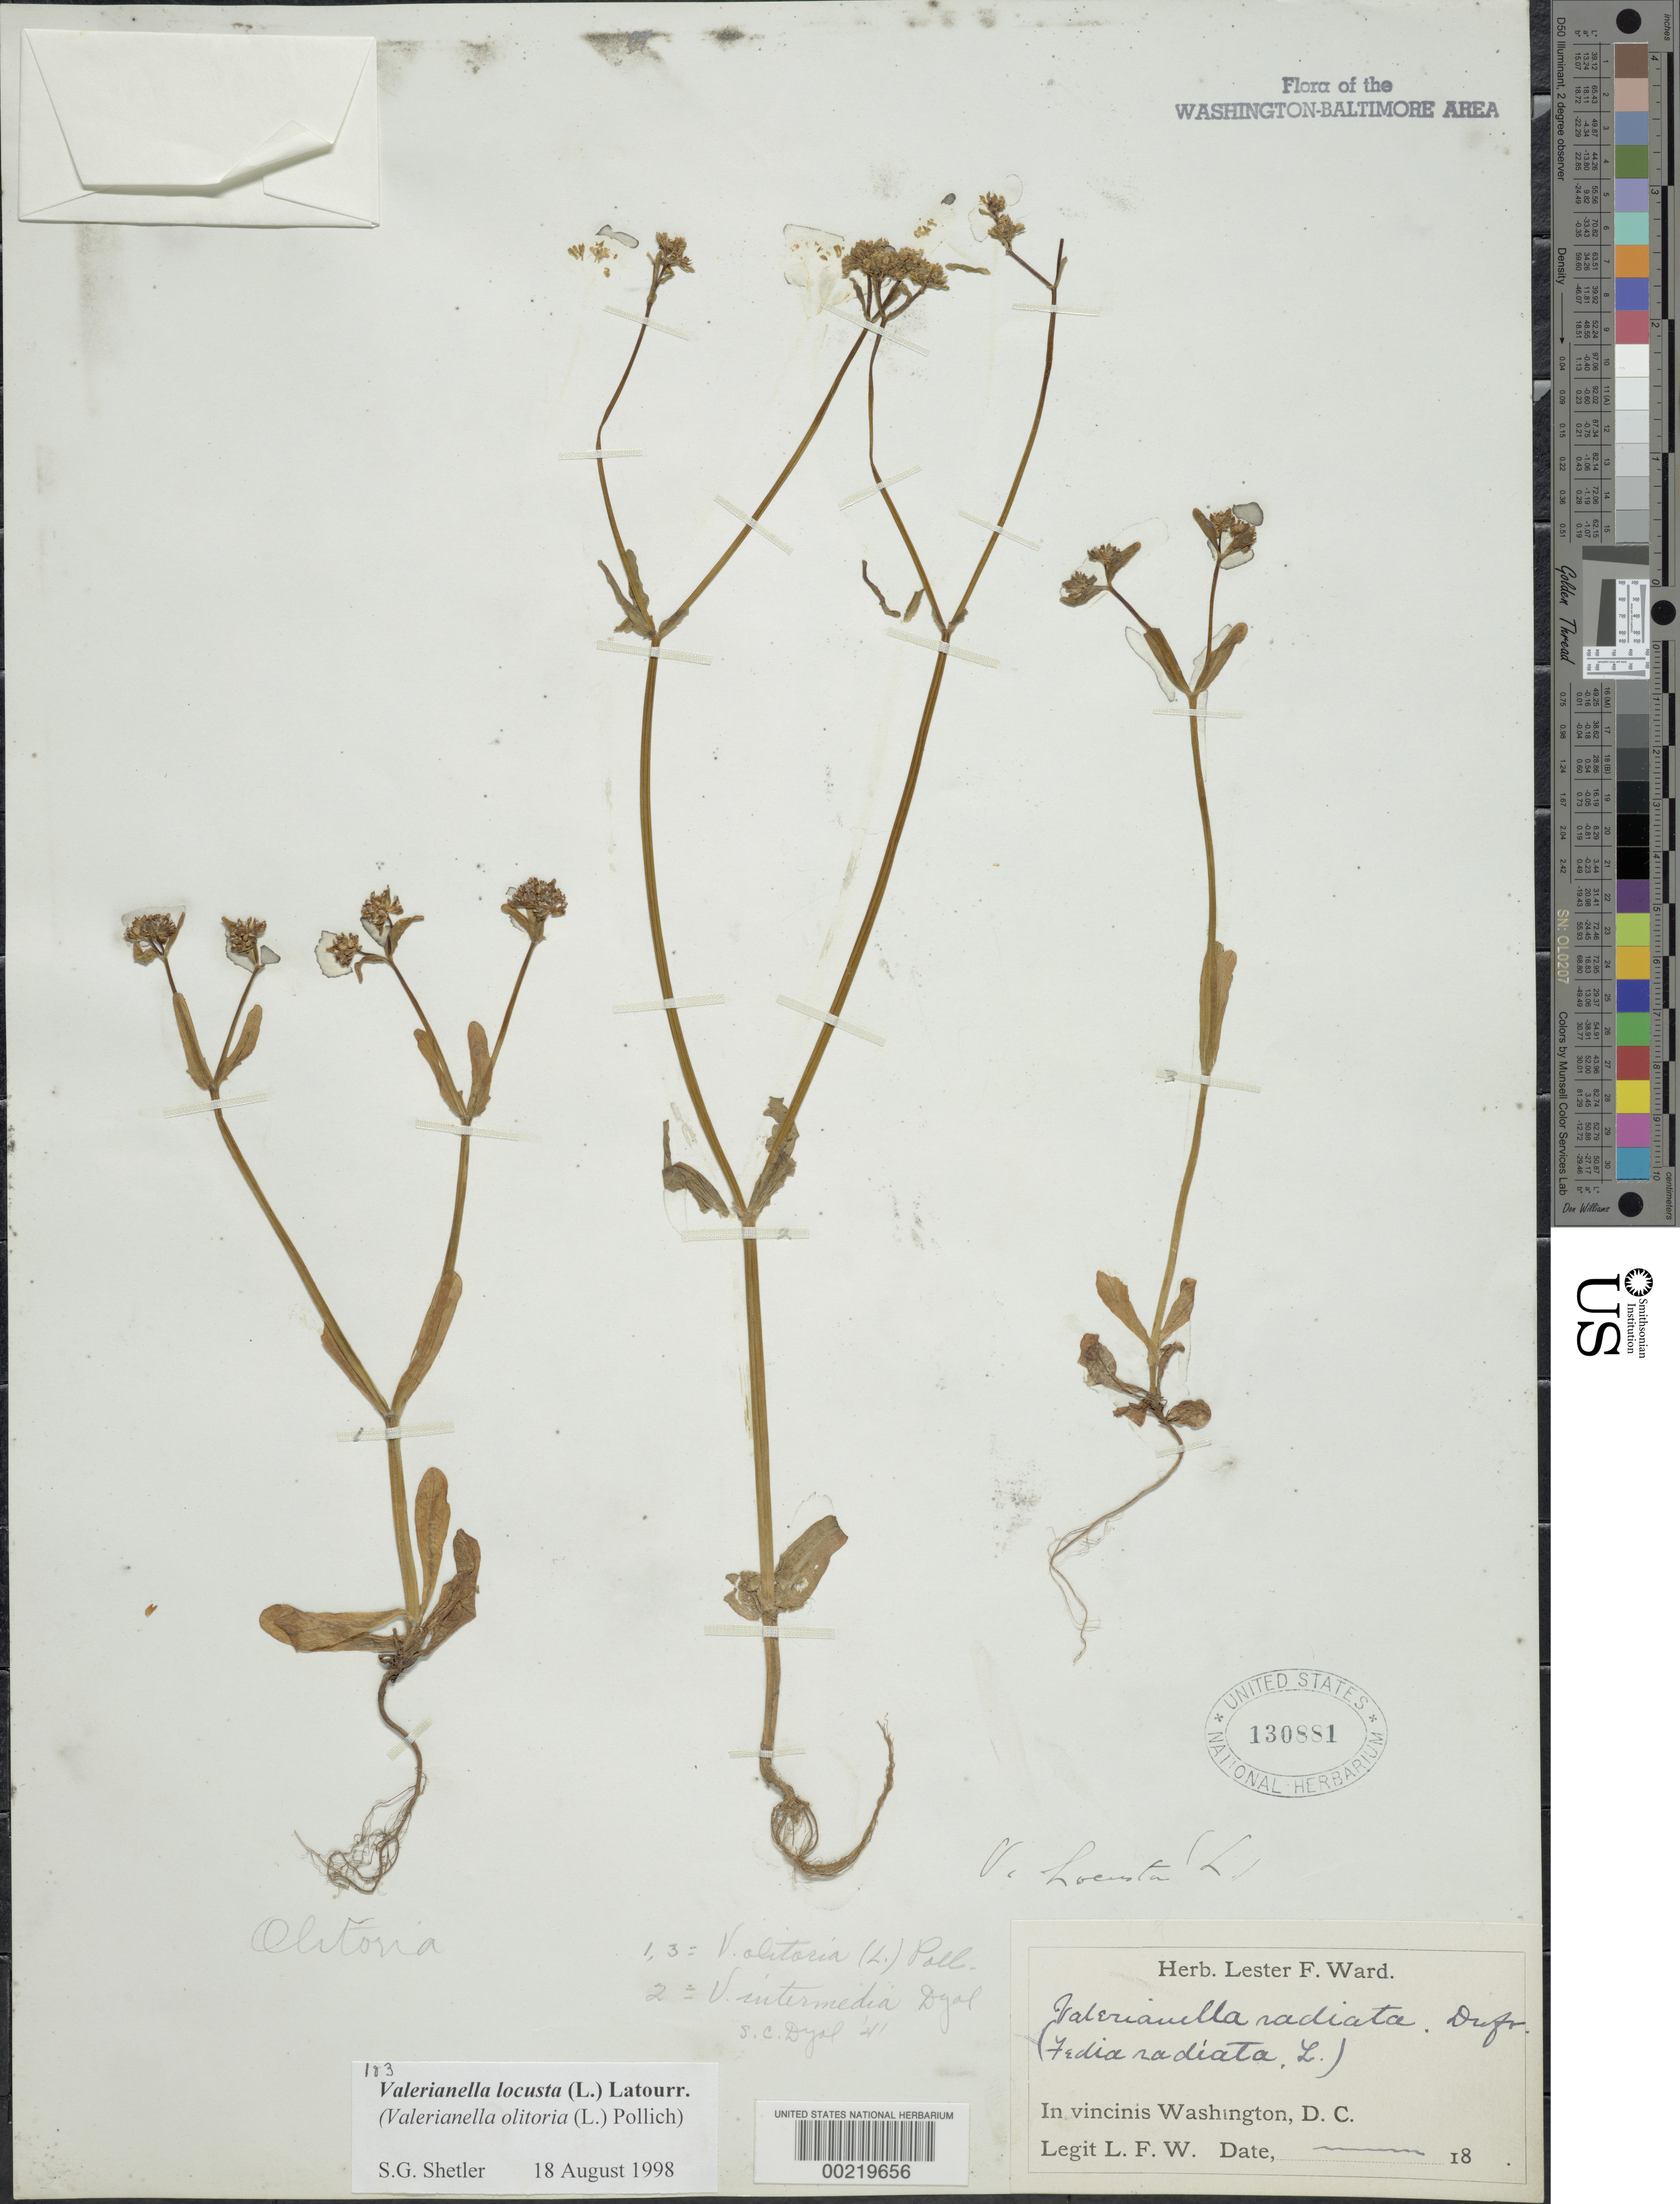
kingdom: Plantae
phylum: Tracheophyta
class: Magnoliopsida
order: Dipsacales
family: Caprifoliaceae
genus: Valerianella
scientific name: Valerianella locusta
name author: (L.) Latourr.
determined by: Dyal, S. C.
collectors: L. F. Ward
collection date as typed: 18--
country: United States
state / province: District of Columbia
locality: G.P.W., Washington D.C. area.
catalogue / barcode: US 130881